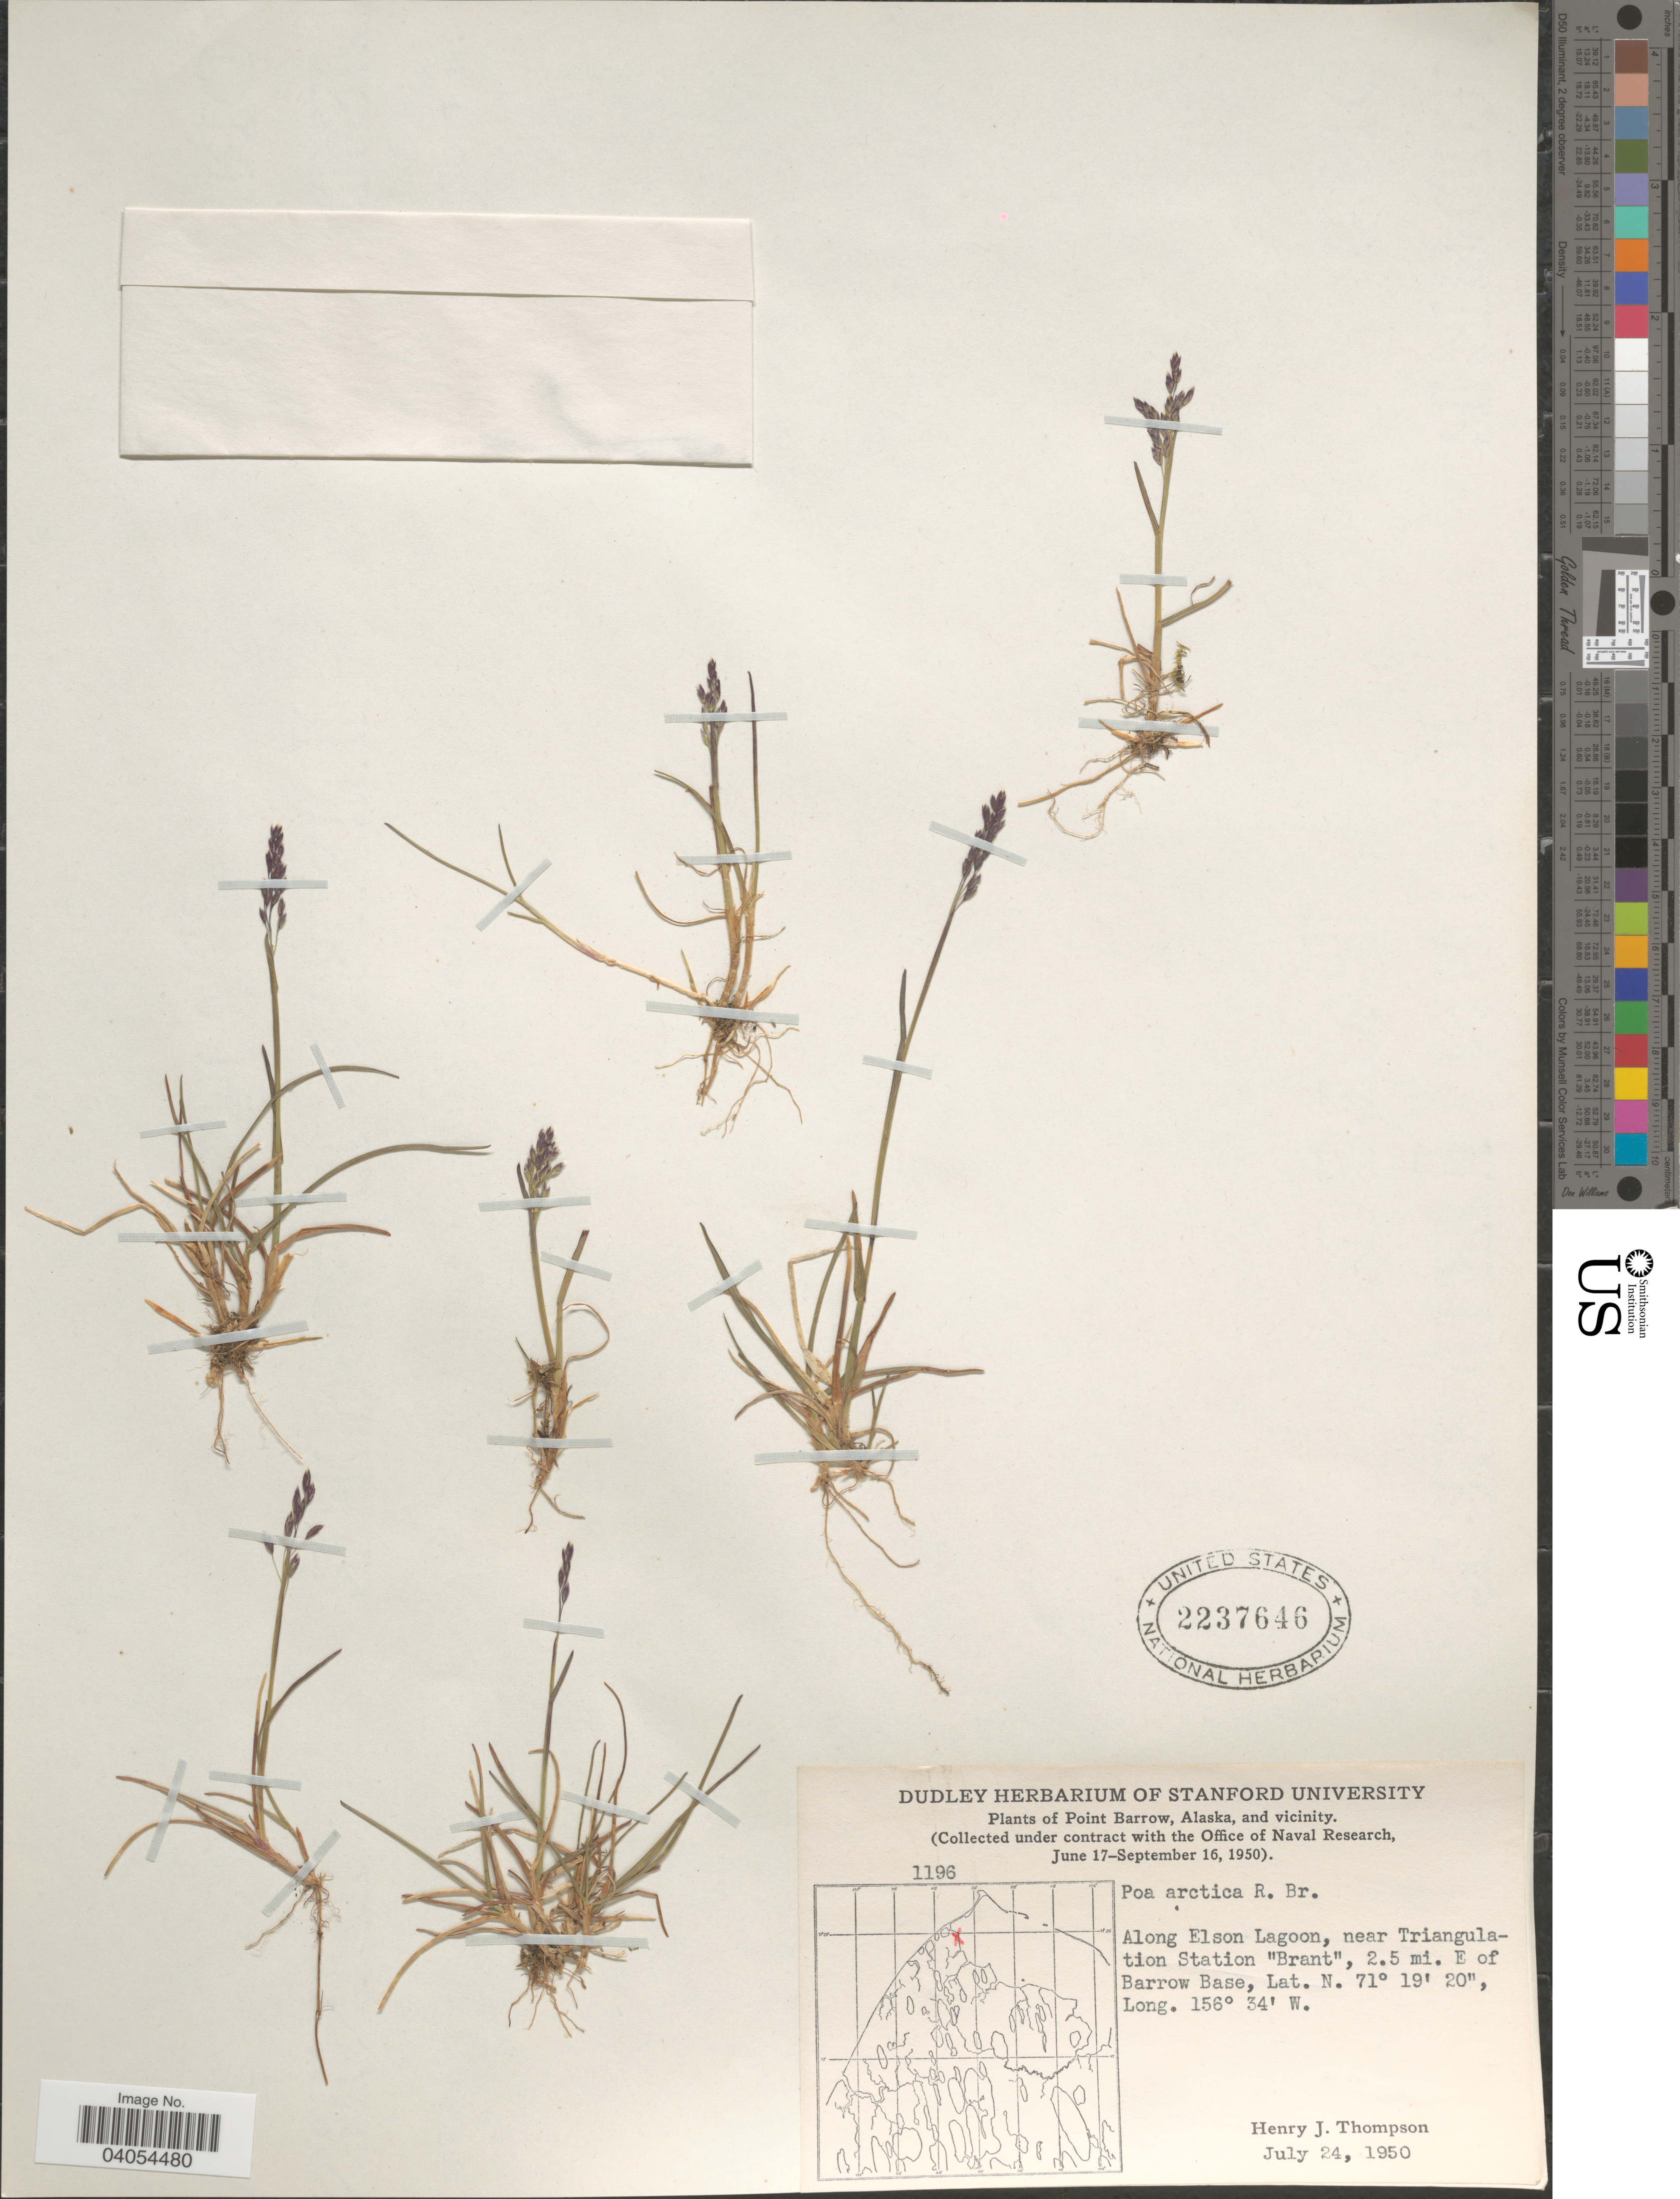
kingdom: Plantae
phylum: Tracheophyta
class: Liliopsida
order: Poales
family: Poaceae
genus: Poa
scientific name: Poa arctica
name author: R. Br.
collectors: H. J. Thompson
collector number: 1196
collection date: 1950-07-24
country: United States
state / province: Alaska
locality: Point Barrow, Alaska, and vicinity. Along Elson Lagoon, near Triangulation Station "Brant", 2.5 mi. E of Barrow Base.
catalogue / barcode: US 2237646